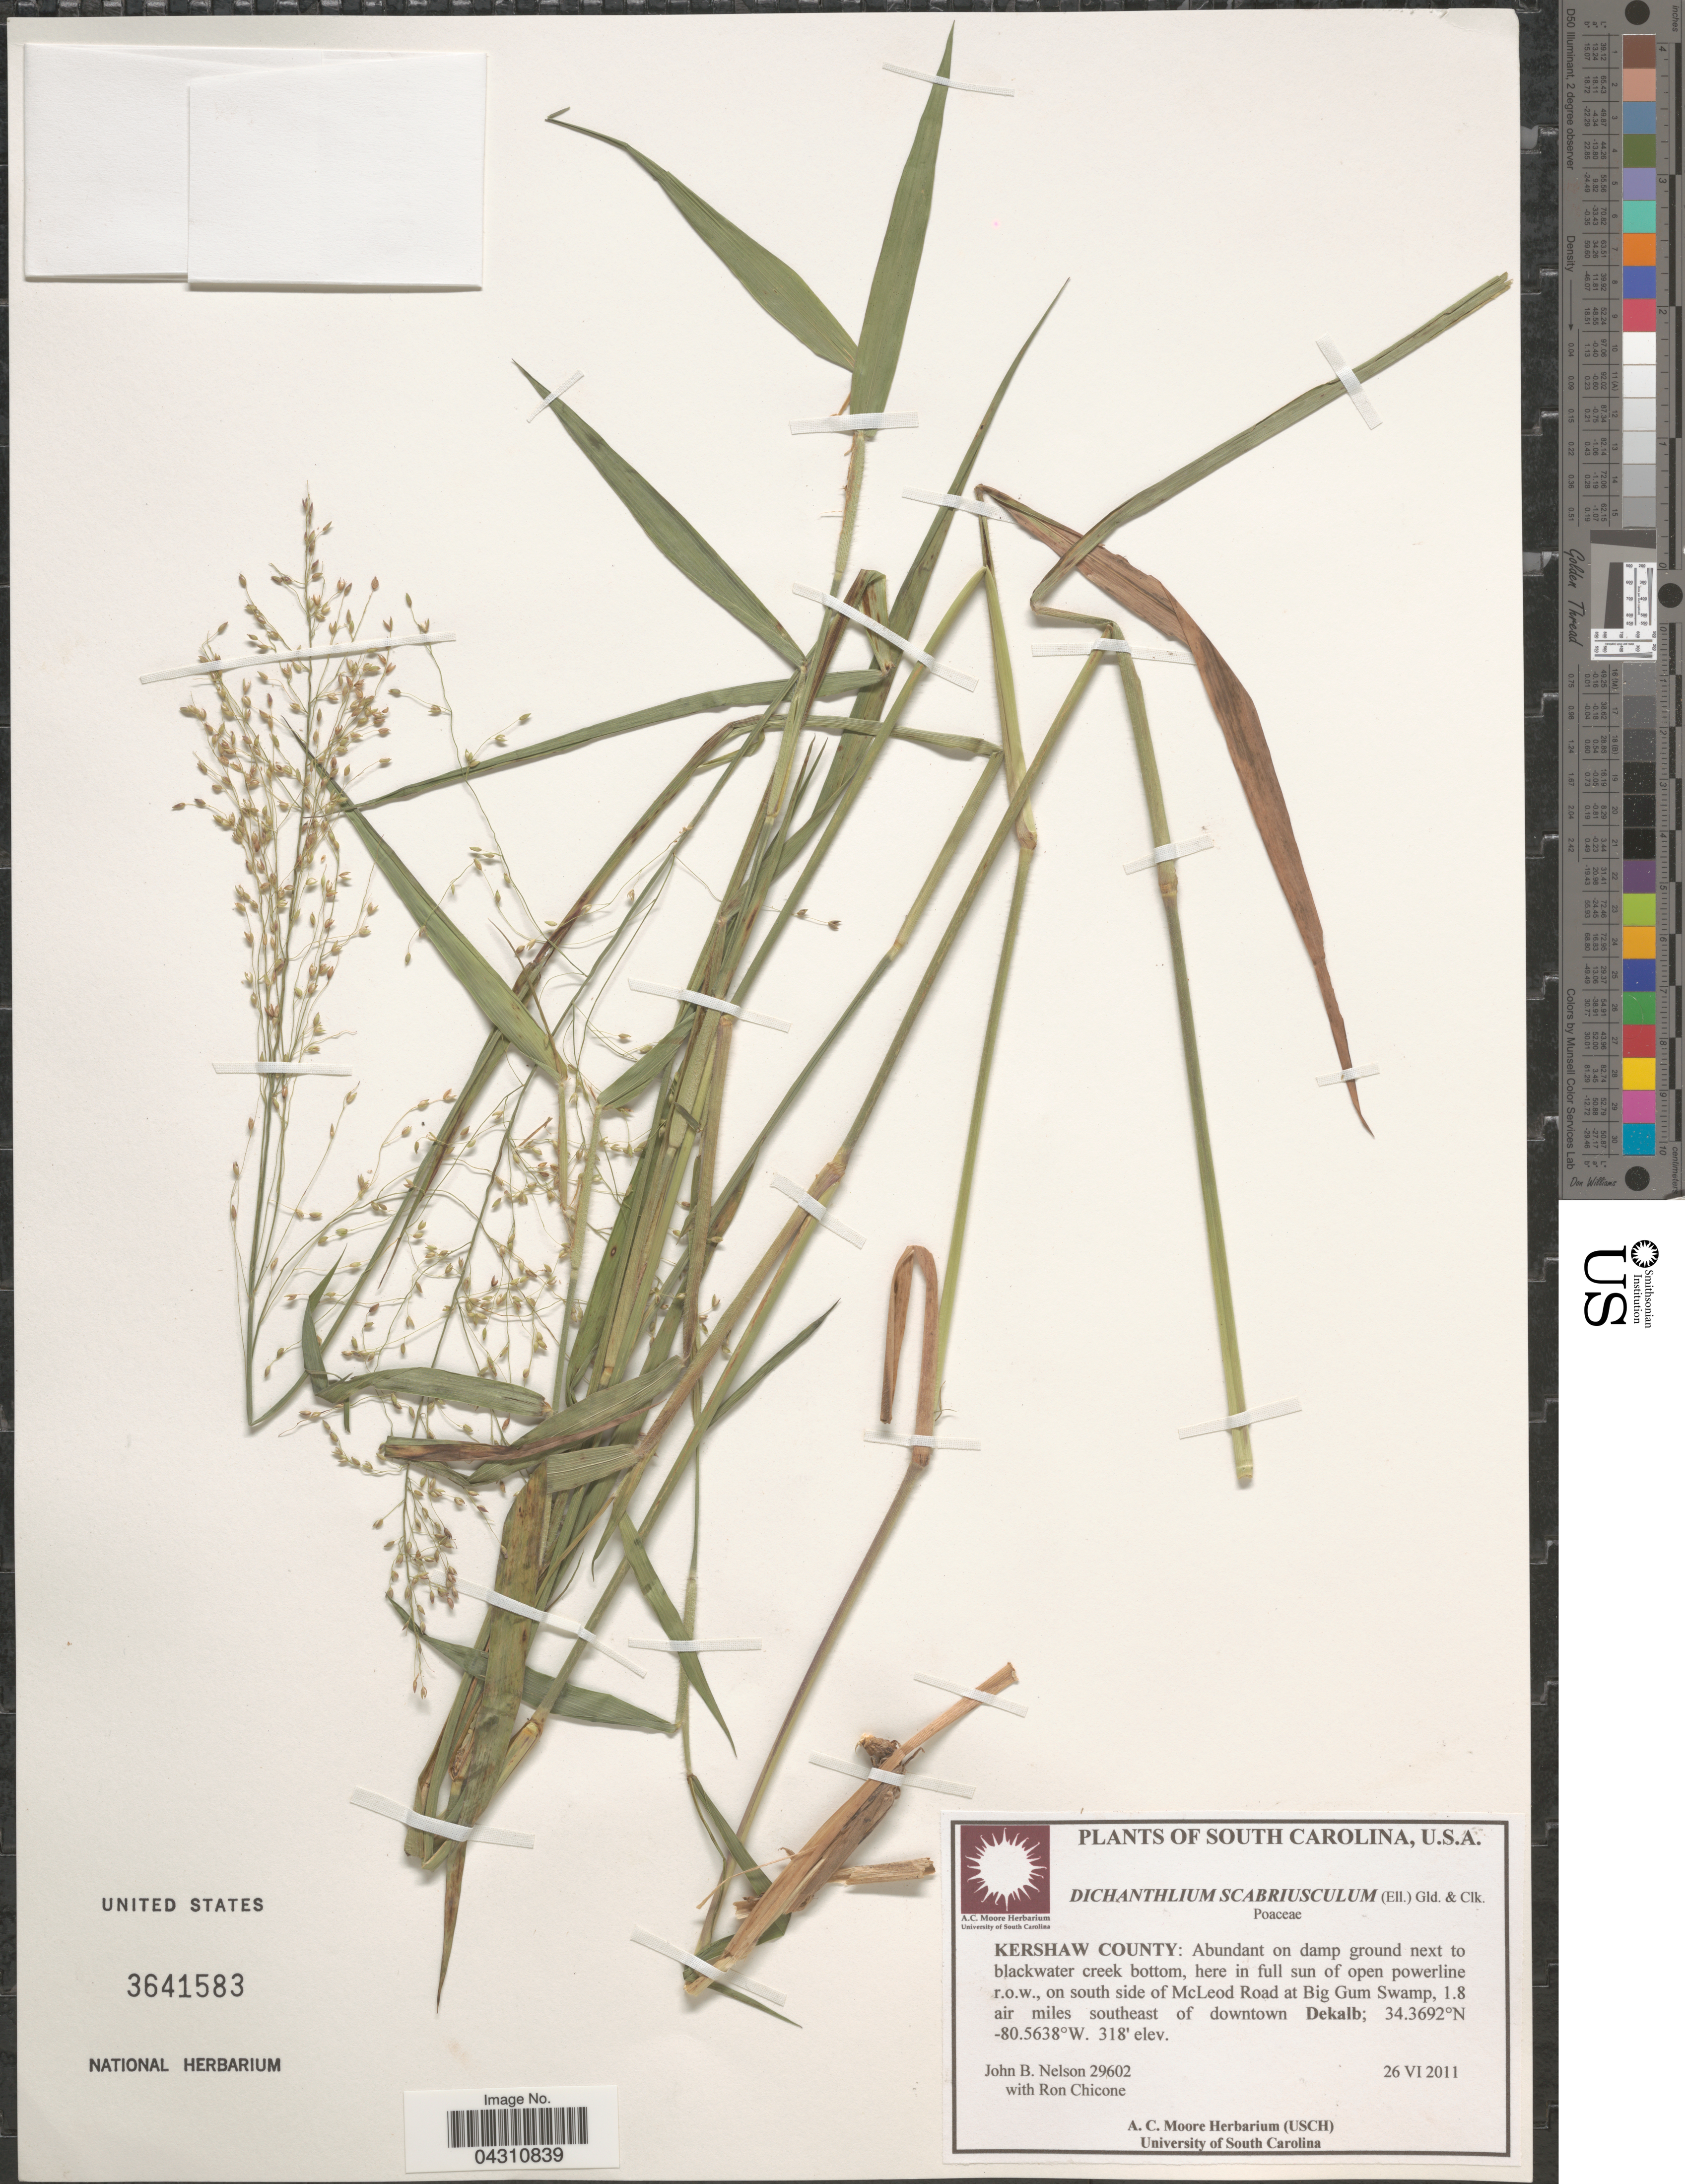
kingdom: Plantae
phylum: Tracheophyta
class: Liliopsida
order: Poales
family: Poaceae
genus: Dichanthelium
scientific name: Dichanthelium scabriusculum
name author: (Elliott) Gould & C.A. Clark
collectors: J. B. Nelson & R. Chicone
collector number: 29602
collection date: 2011-06-26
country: United States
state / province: South Carolina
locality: Kershaw County: Abundant on damp ground next to blackwater creek bottom, here in full sun of open powerline r. o. w., on south side of McLeod Road at Big Gum Swamp, 1.8 air miles southeast of downtown DeKalb.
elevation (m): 97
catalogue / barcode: US 3641583